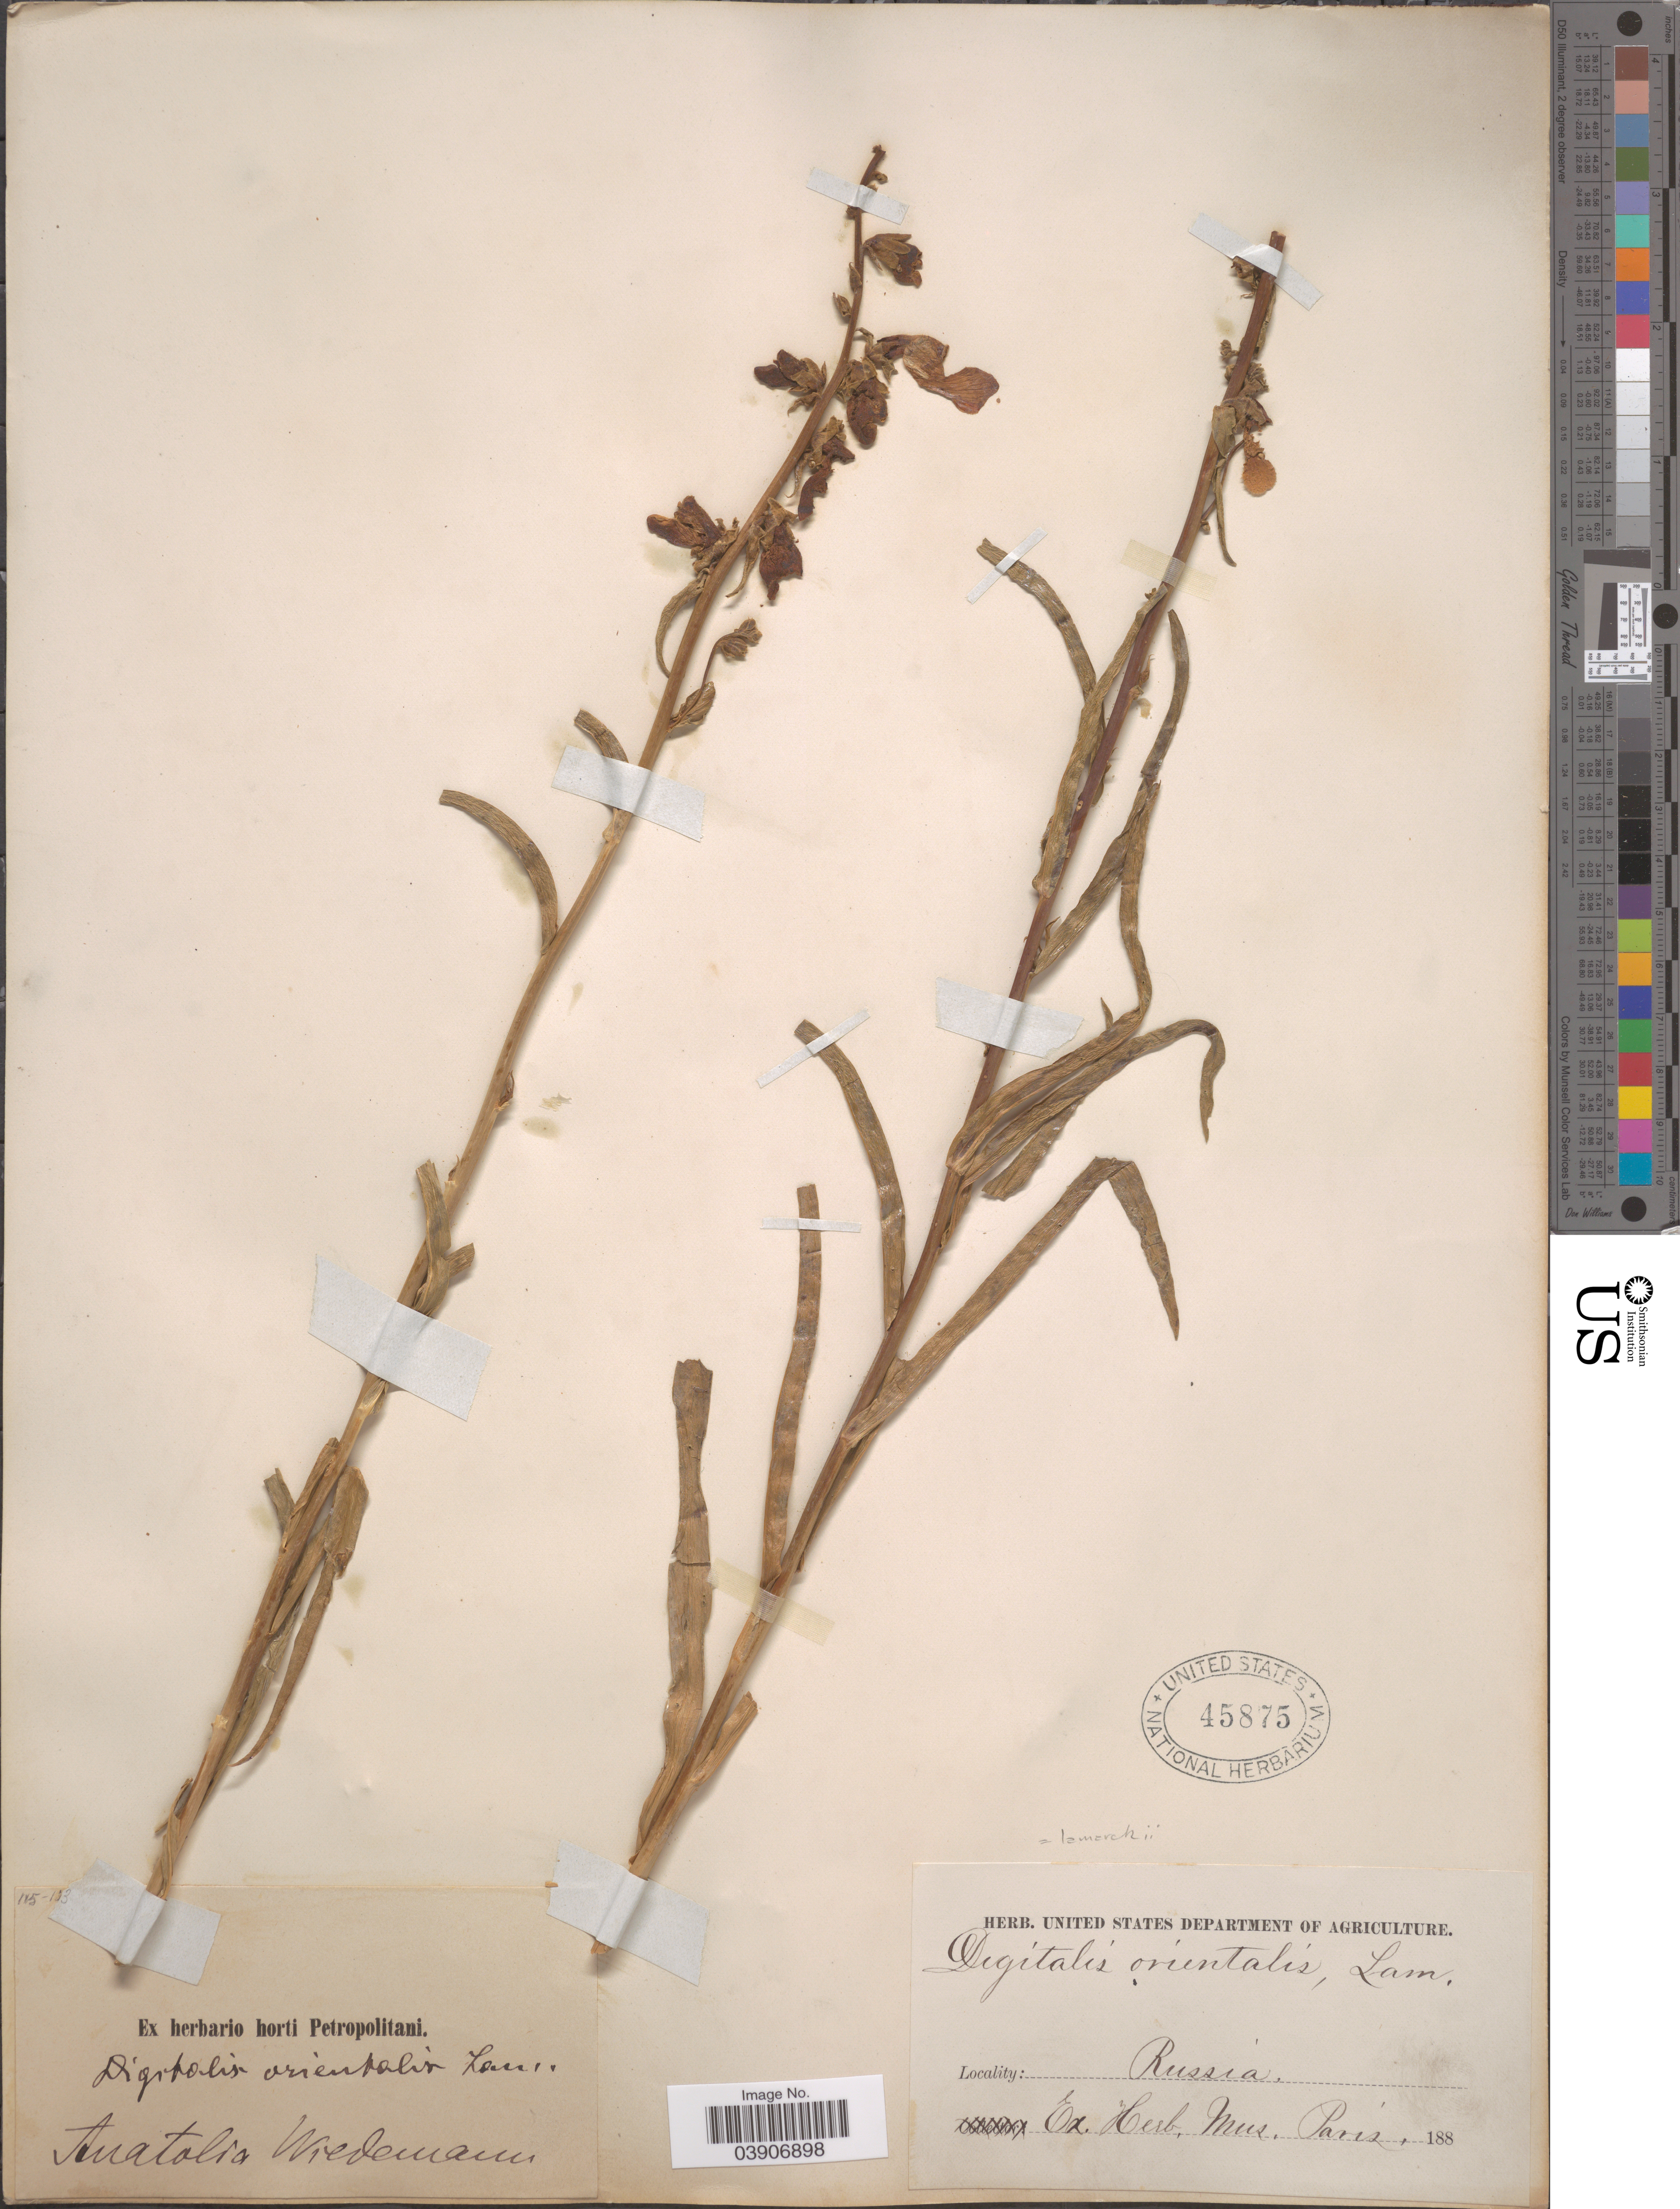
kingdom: Plantae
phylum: Tracheophyta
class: Magnoliopsida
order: Lamiales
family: Plantaginaceae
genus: Digitalis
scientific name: Digitalis orientalis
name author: Mill.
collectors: -. Wredemann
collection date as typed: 188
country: Turkey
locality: Anatolia.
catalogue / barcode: US 45875